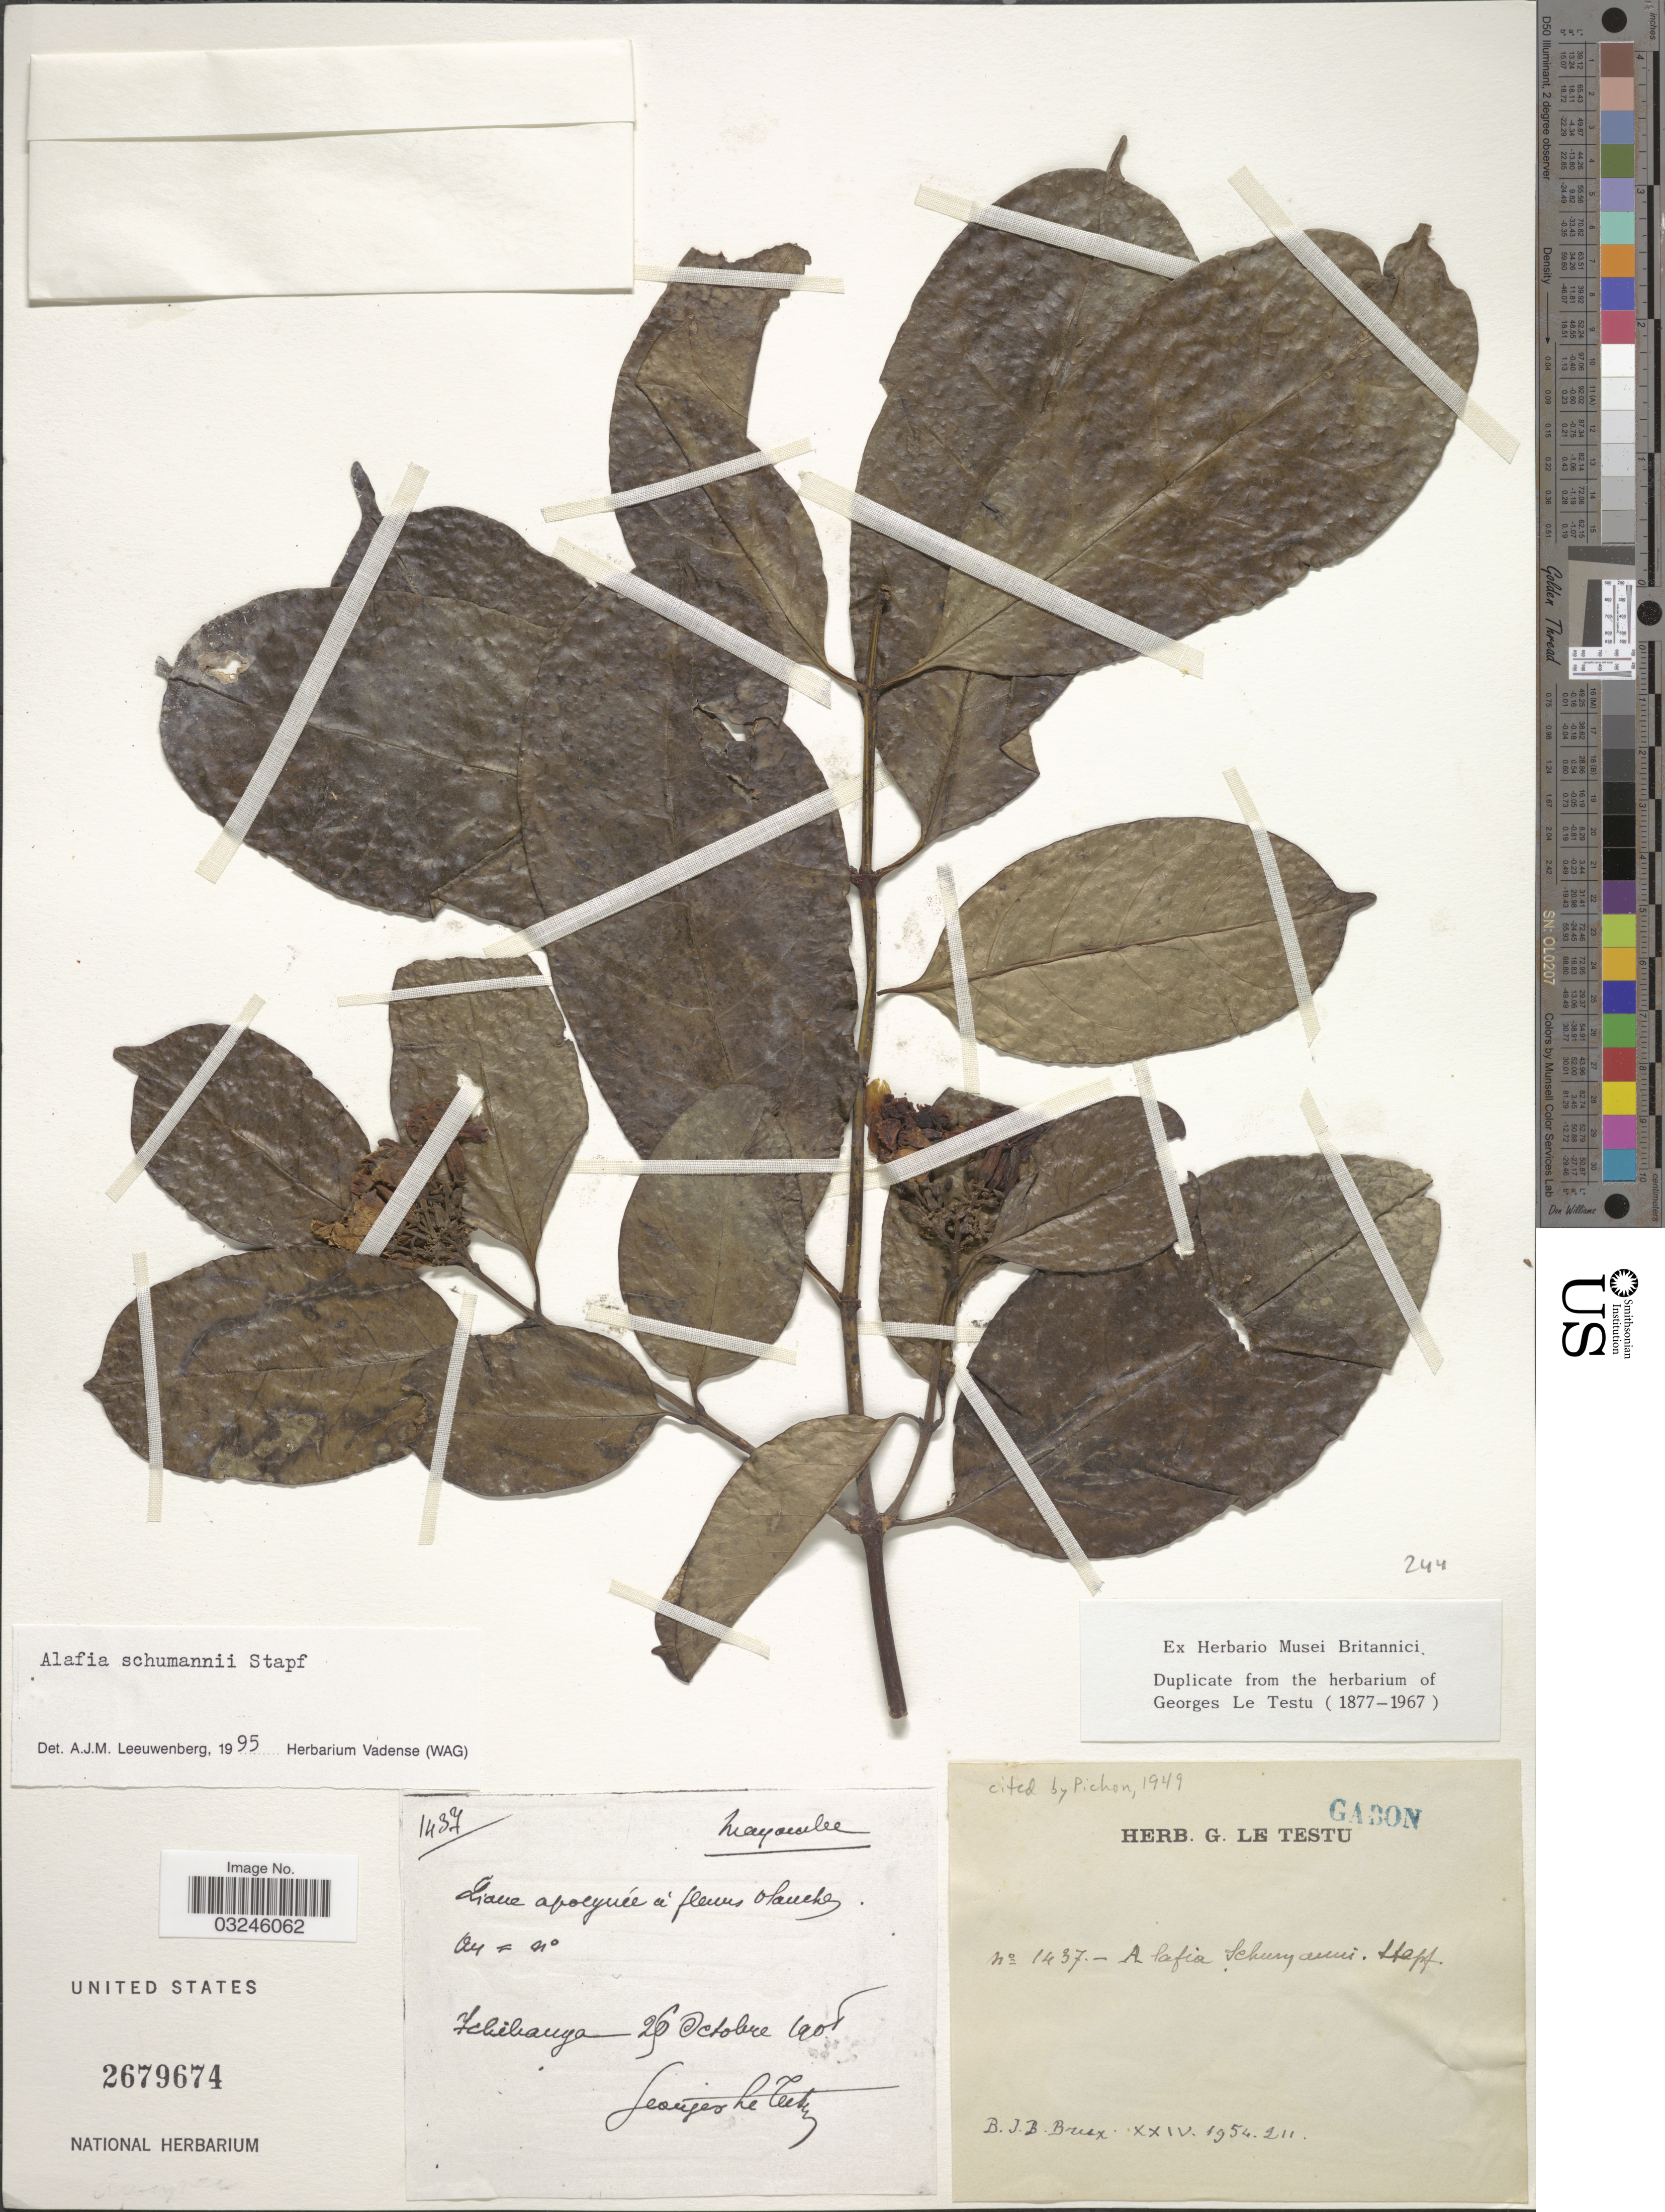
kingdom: Plantae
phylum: Tracheophyta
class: Magnoliopsida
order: Gentianales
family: Apocynaceae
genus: Alafia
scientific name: Alafia schumannii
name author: Stapf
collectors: G. Le Testu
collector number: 1437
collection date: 1908-10-26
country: Gabon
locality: Mayombe. Tchibanga.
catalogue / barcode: US 2679674